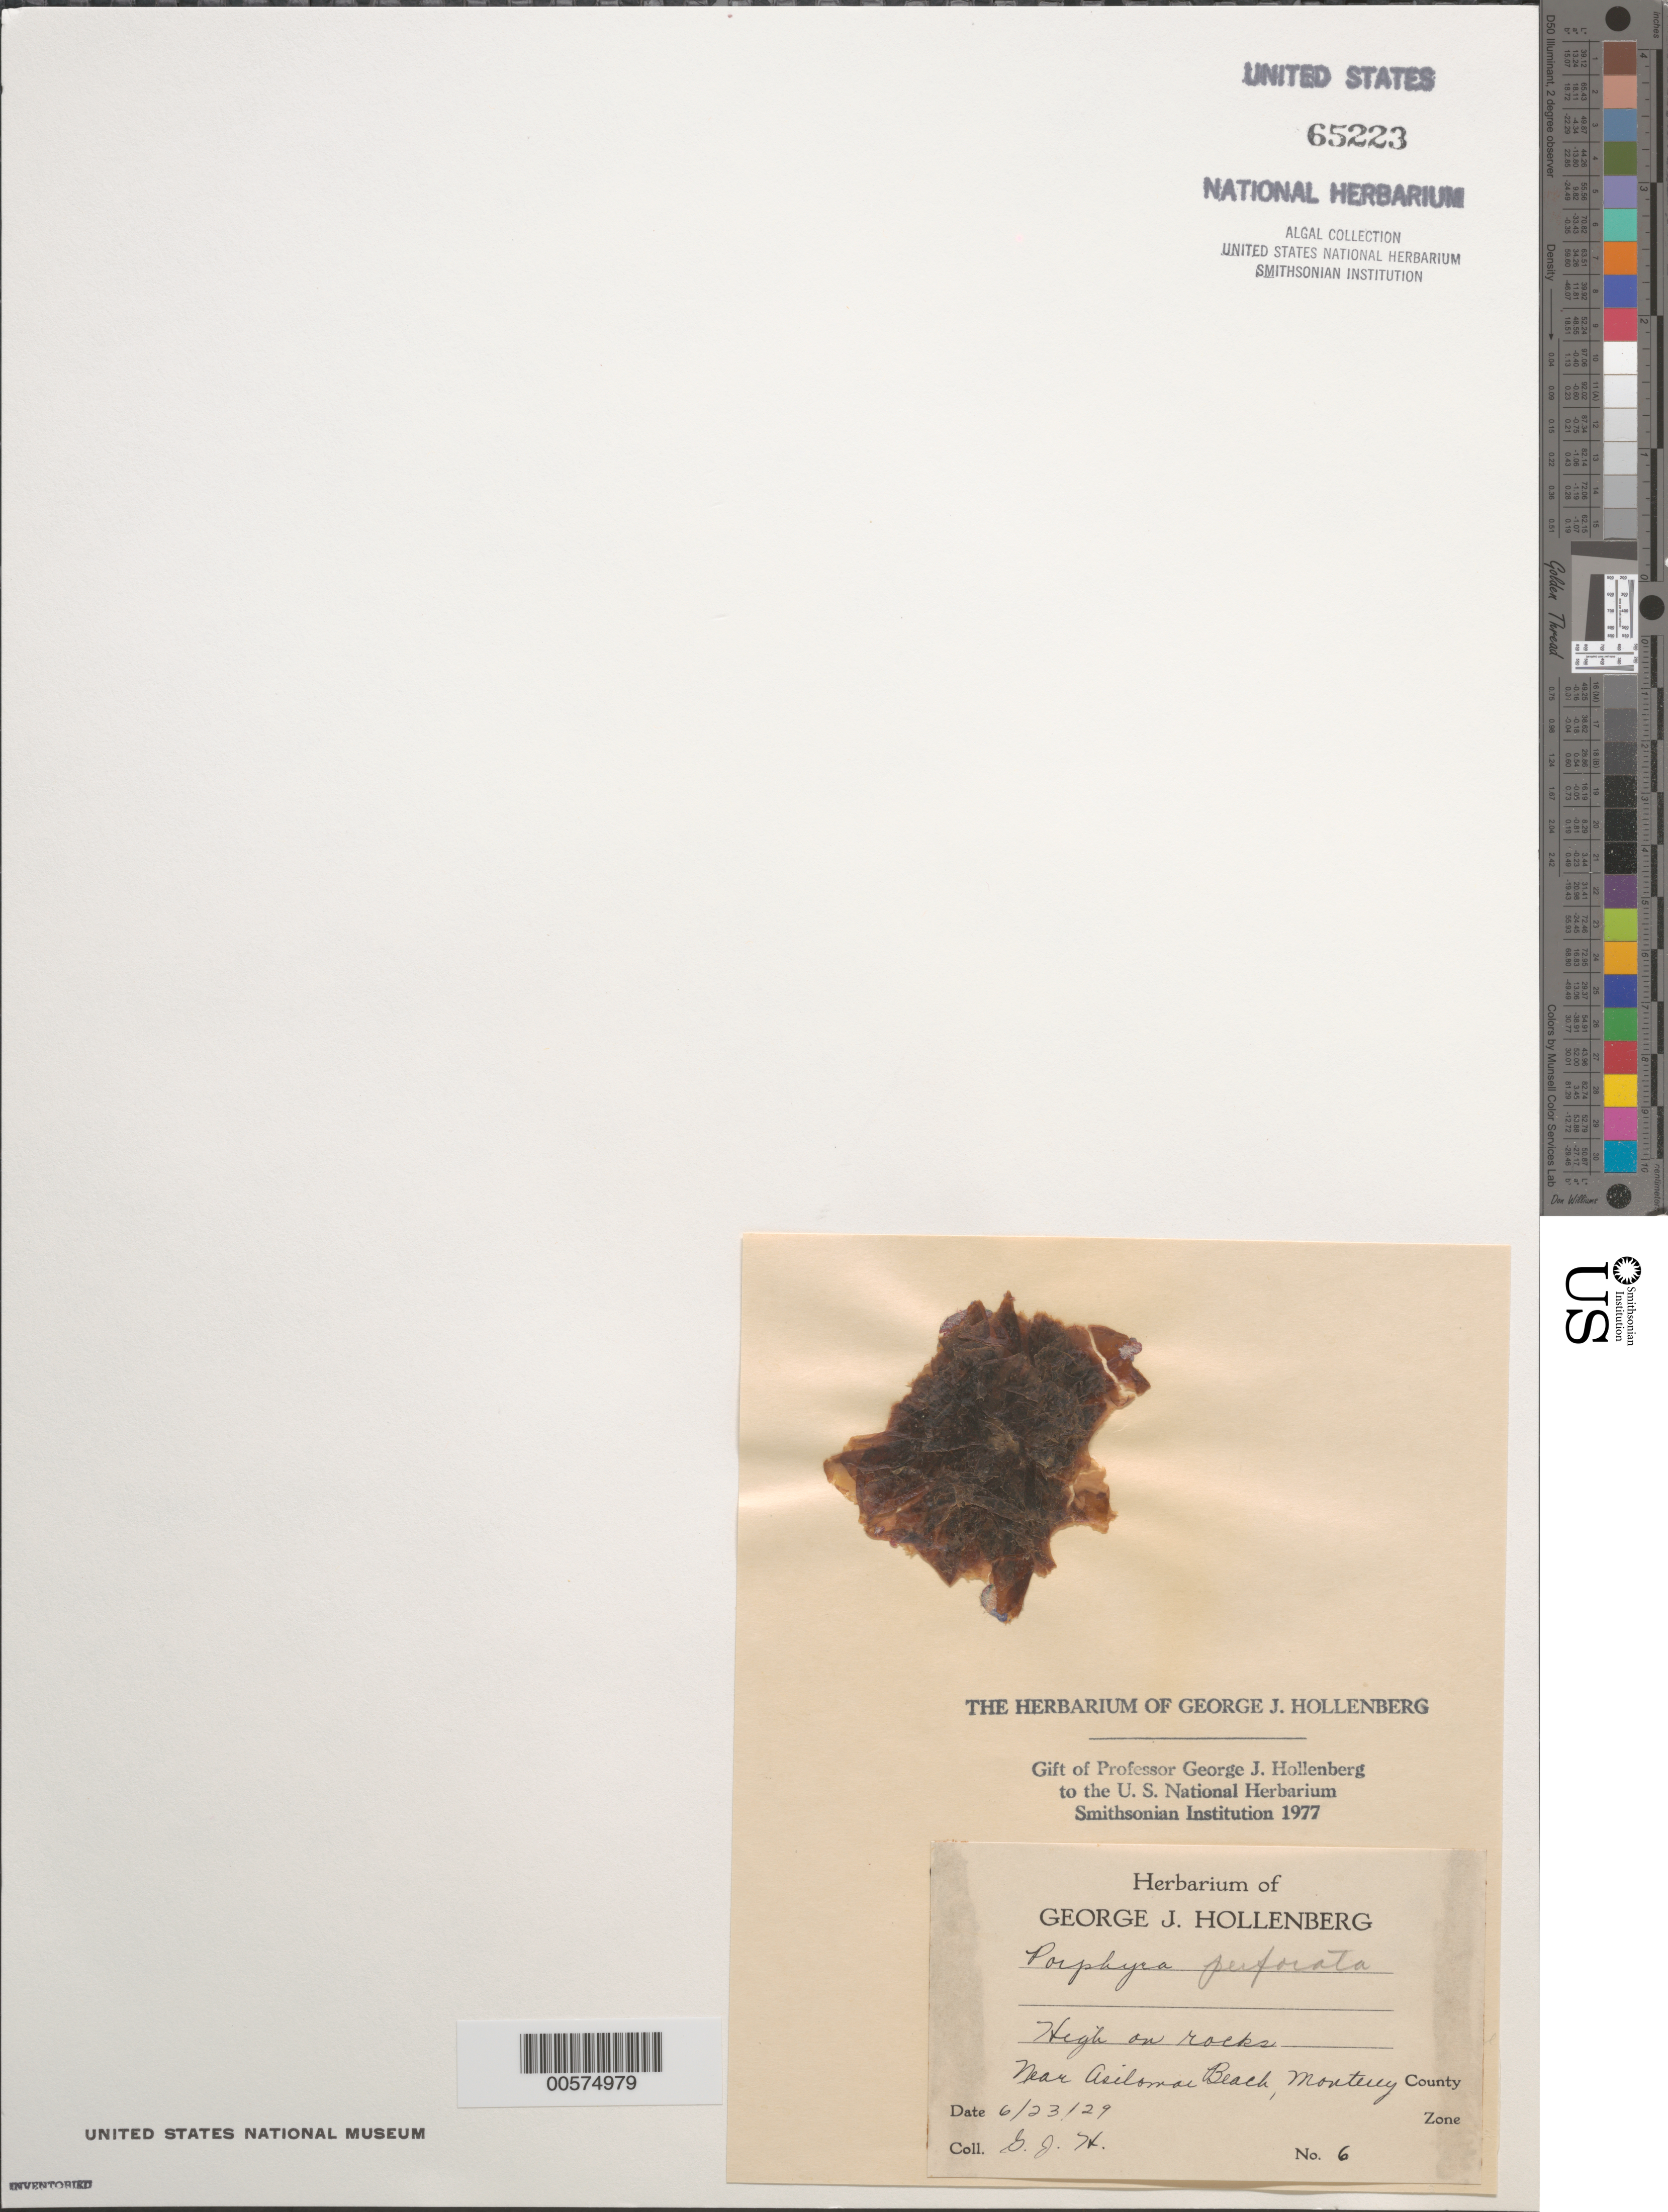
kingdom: Plantae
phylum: Rhodophyta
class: Bangiophyceae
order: Bangiales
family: Bangiaceae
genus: Pyropia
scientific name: Pyropia perforata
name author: (J. Agardh) S.C. Lindstrom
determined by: Algae name updating Project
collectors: G. Hollenberg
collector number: GJH 6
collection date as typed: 23 Jun 1929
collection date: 1929-06-23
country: United States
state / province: California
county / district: Monterey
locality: Near Asilomar Beach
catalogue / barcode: US 65223